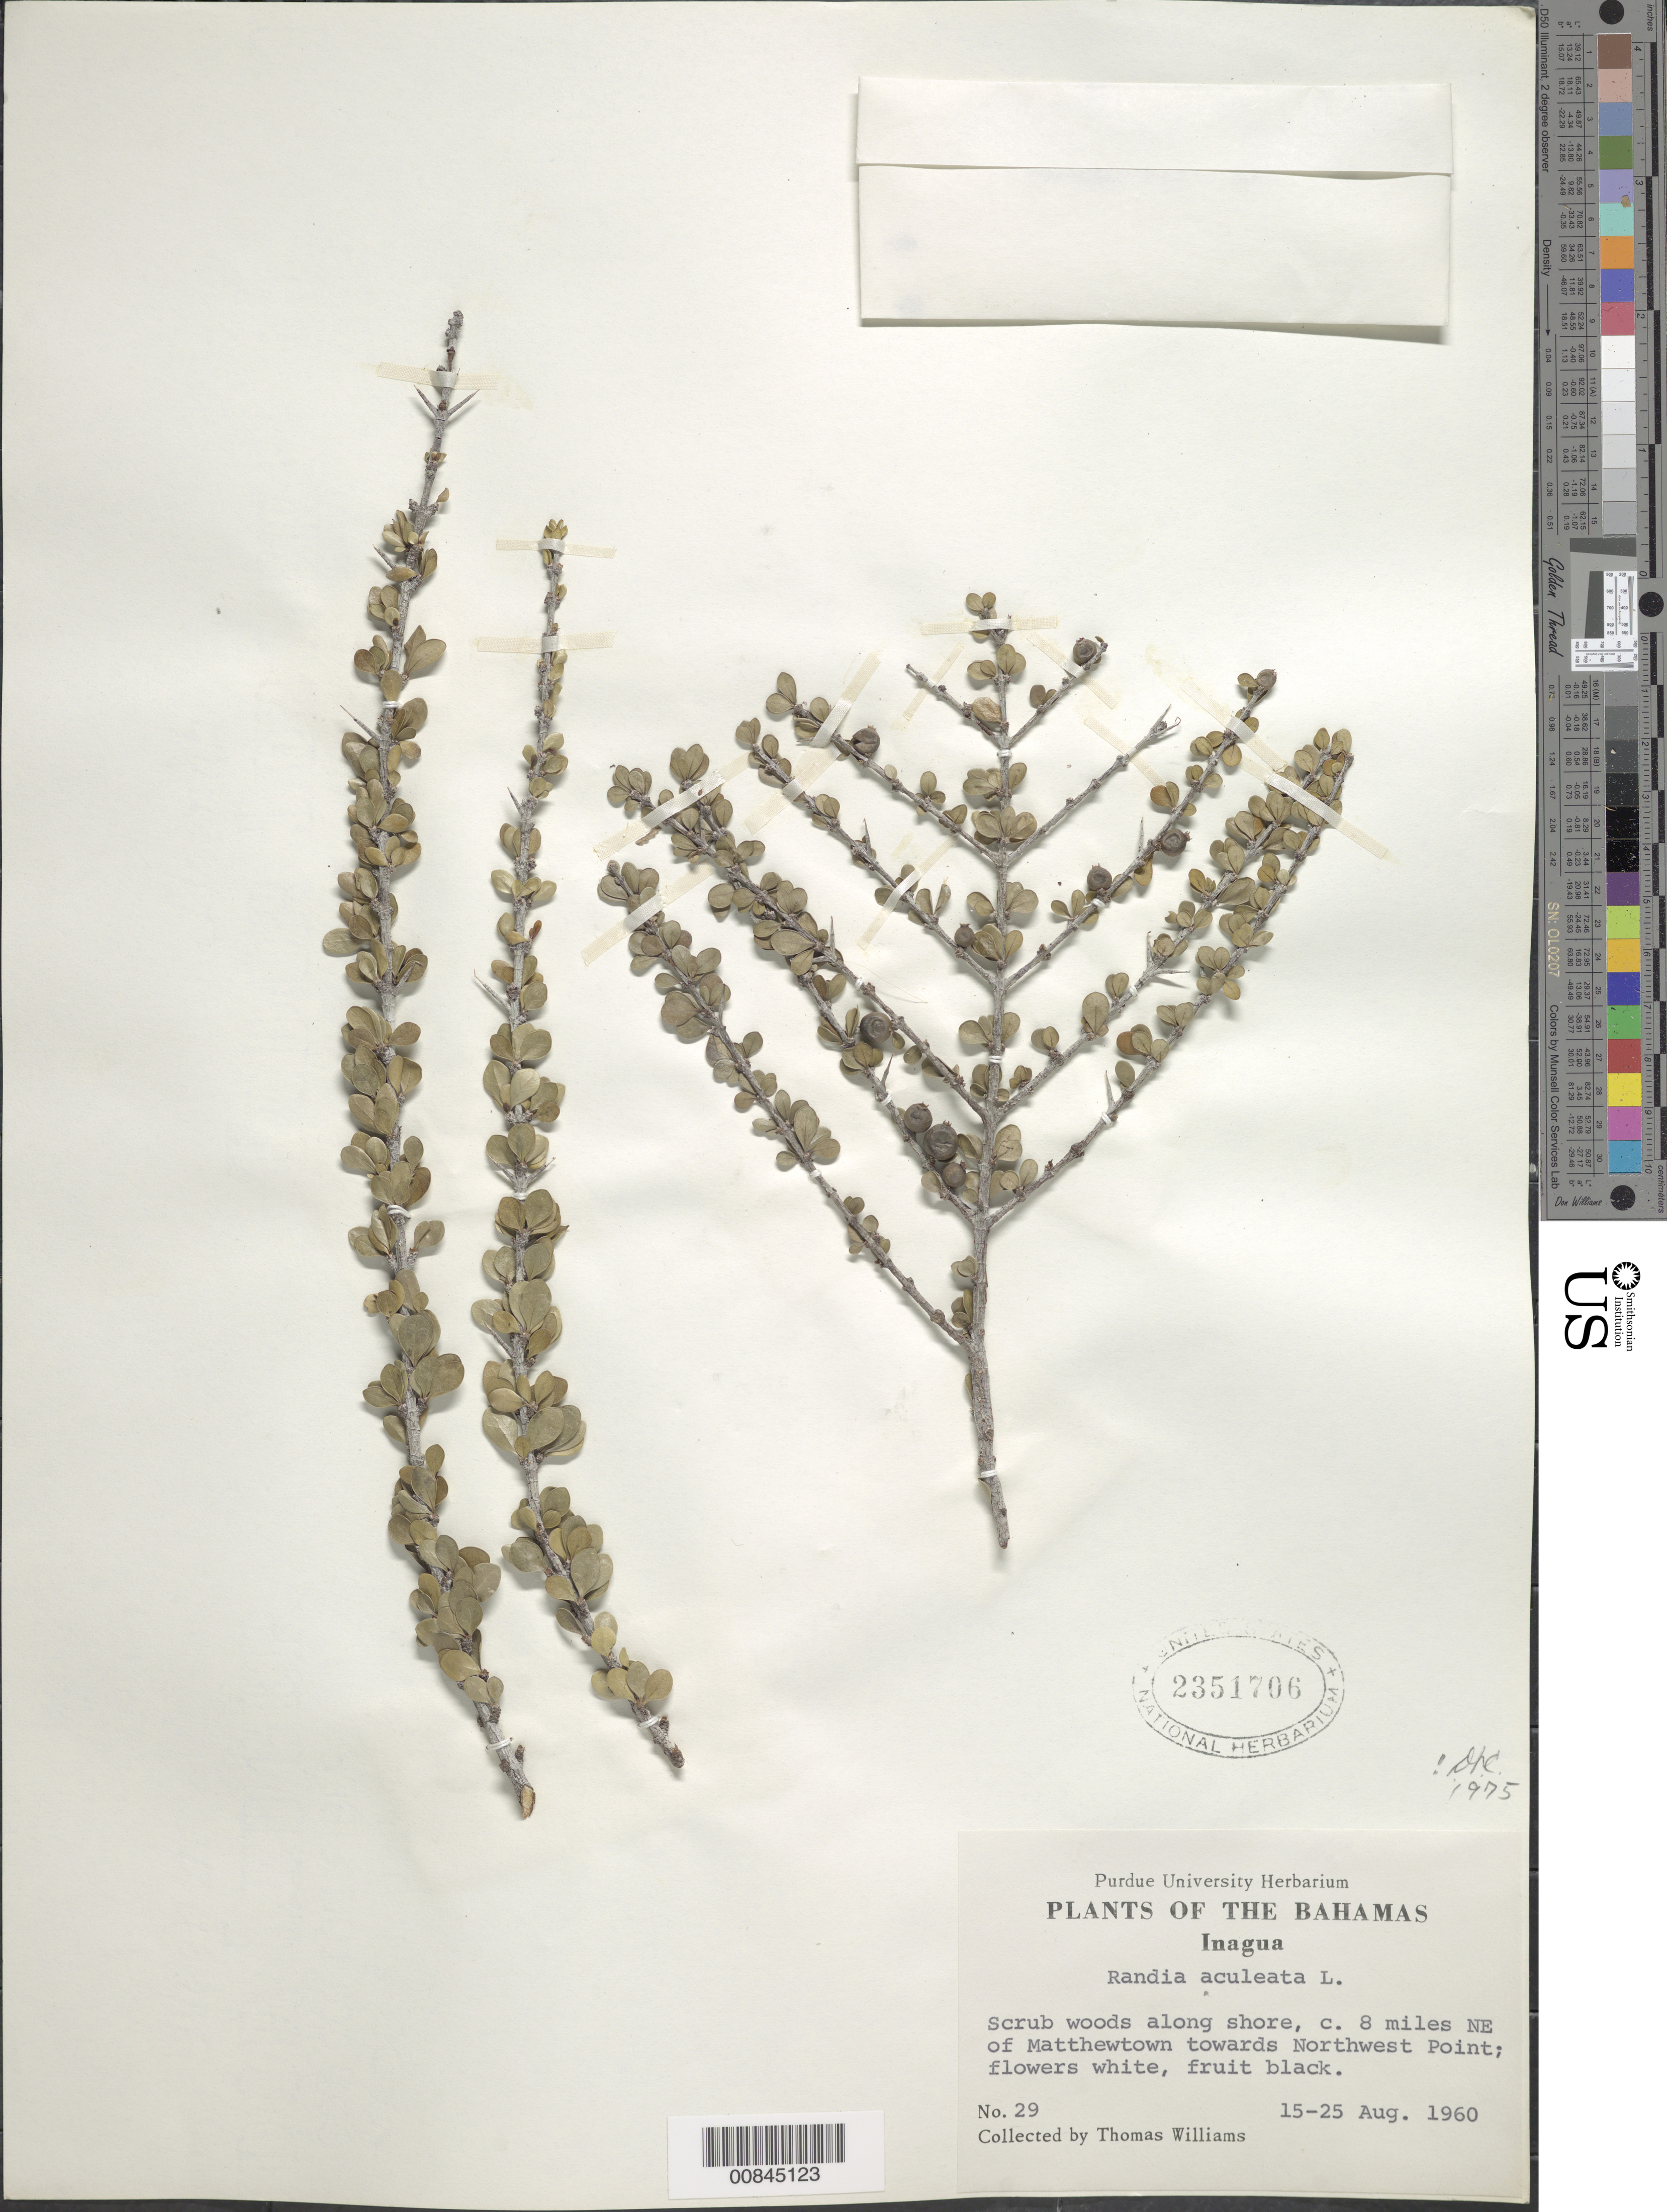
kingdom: Plantae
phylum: Tracheophyta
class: Magnoliopsida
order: Gentianales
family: Rubiaceae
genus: Randia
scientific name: Randia aculeata var. aculeata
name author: L.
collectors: T. P. Williams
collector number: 29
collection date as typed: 15 Aug 1960 to 25 Aug 1960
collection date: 1960-08-15/1960-08-25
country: Bahamas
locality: Inagua. About 8 miles NE of Matthewtown, towards Northwest Point.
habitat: Scrub woods, along shore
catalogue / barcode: US 2351706